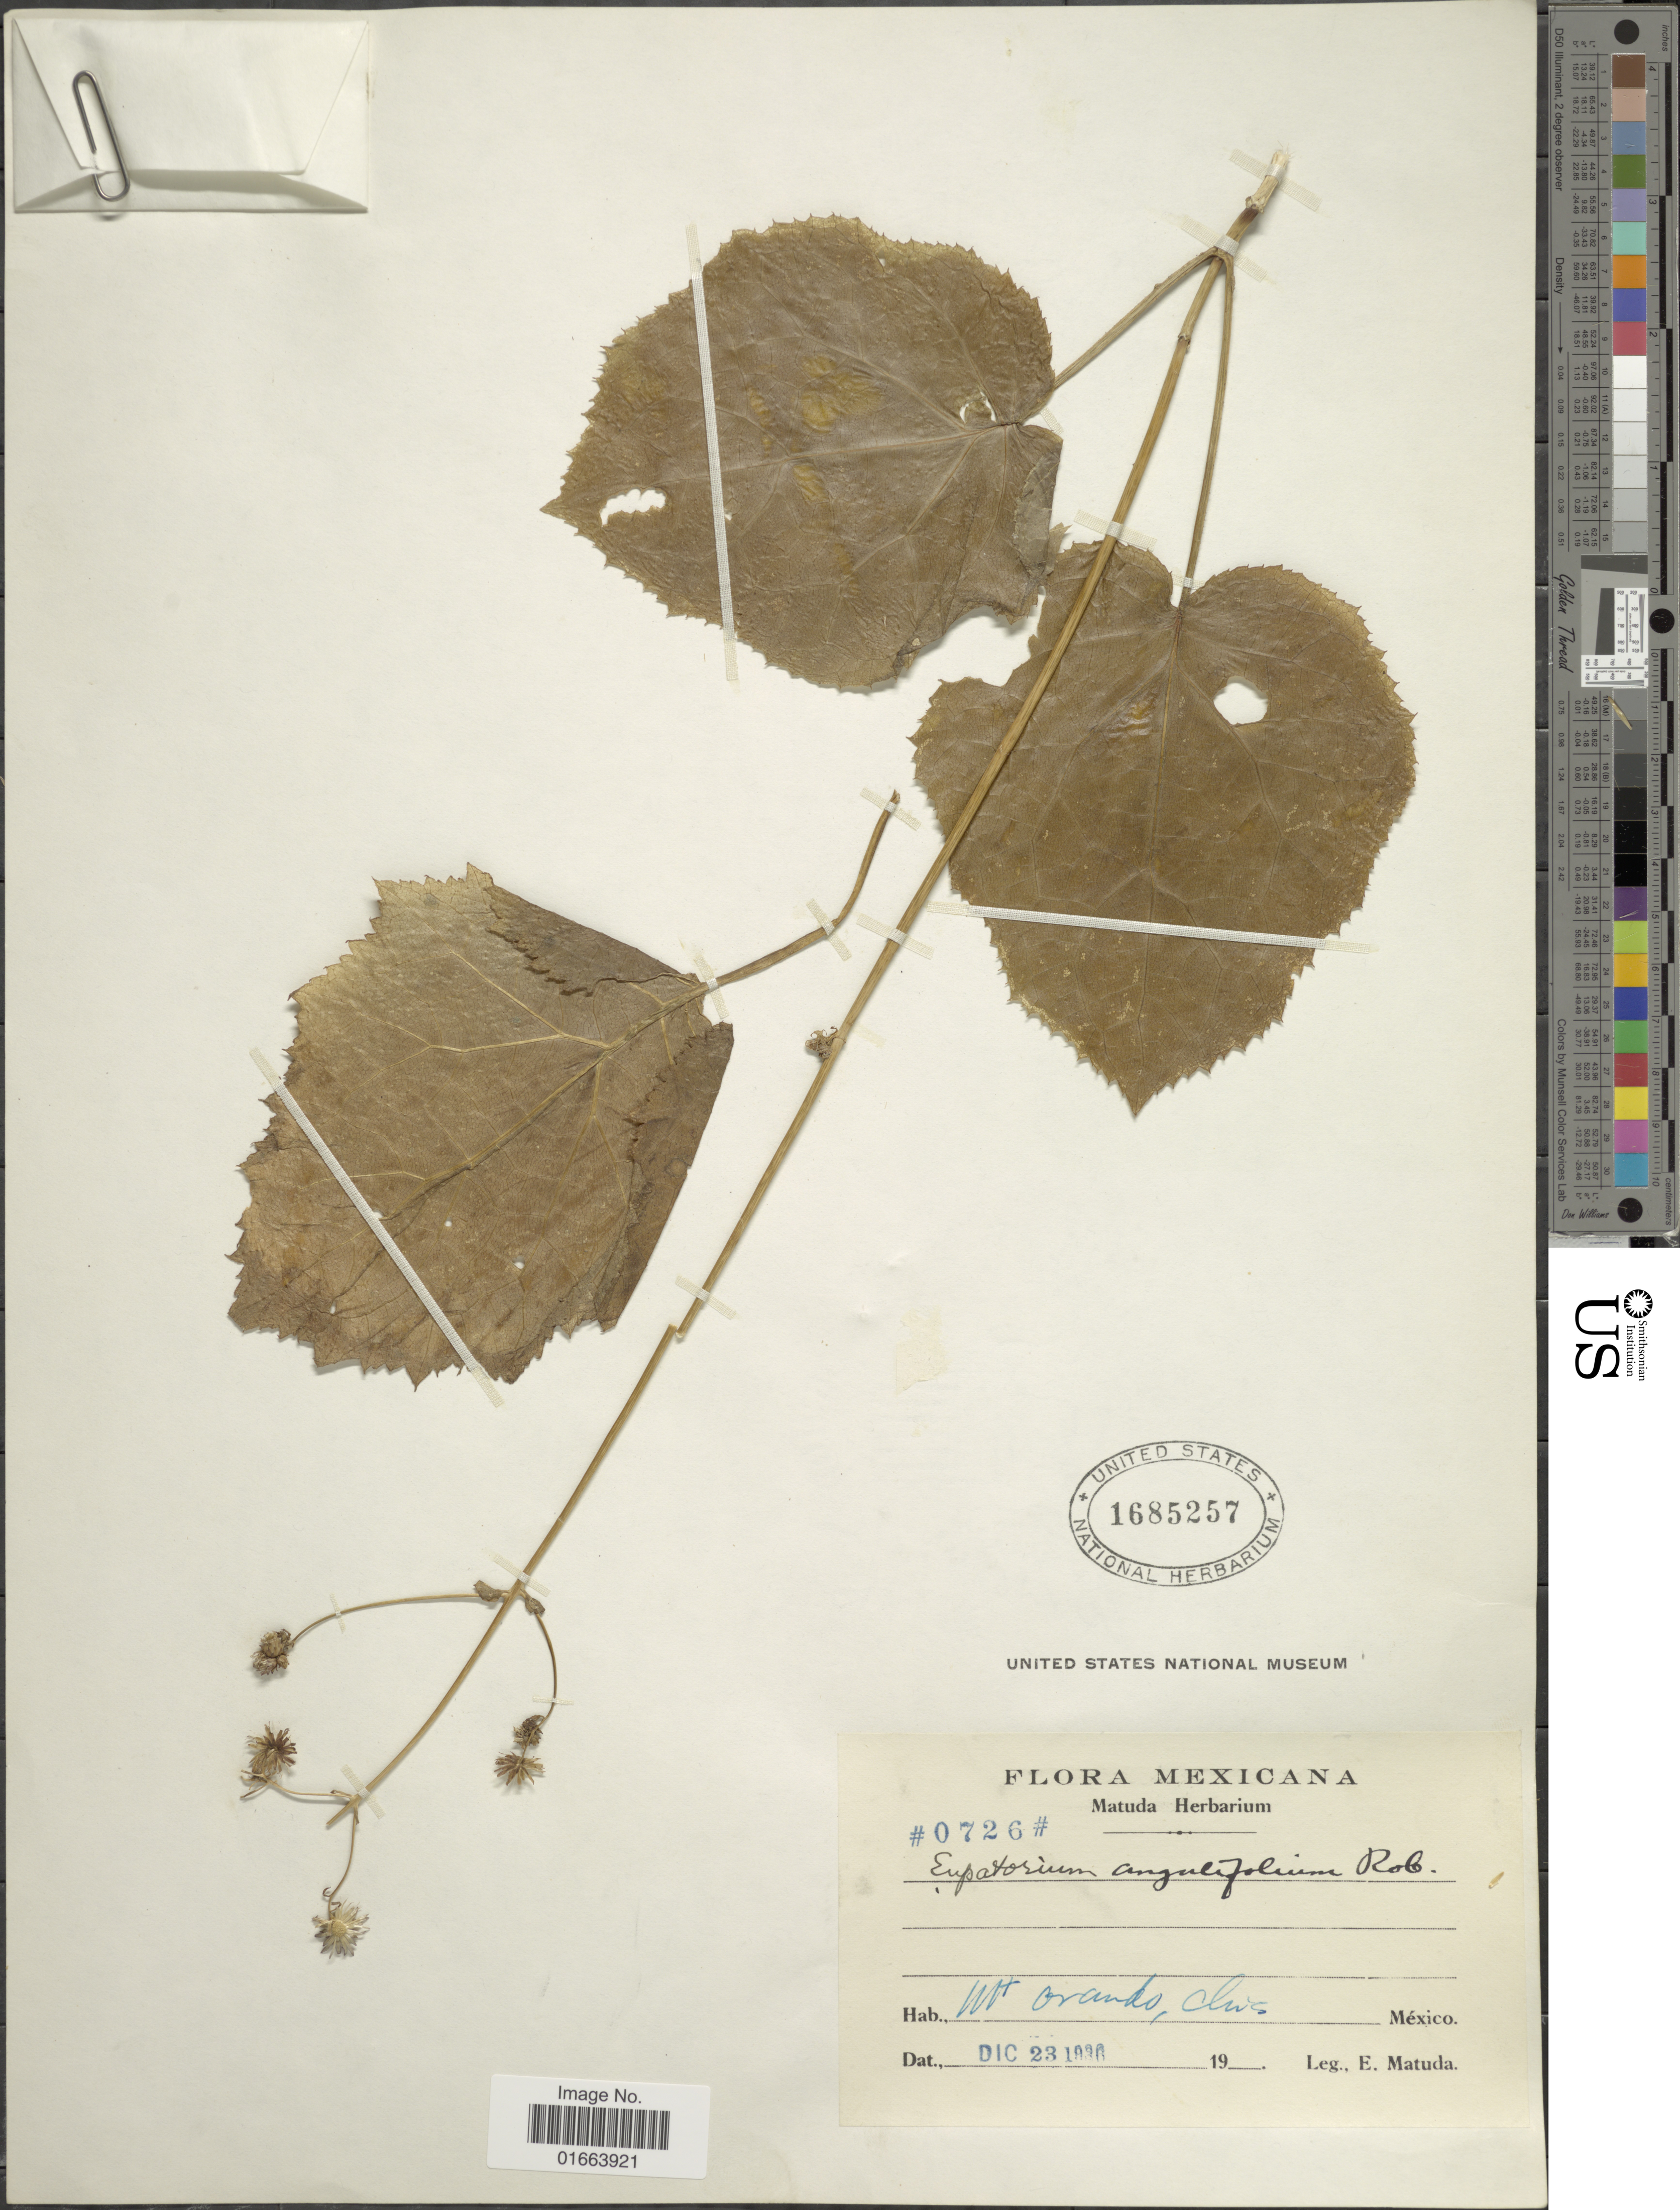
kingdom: Plantae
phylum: Tracheophyta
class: Magnoliopsida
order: Asterales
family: Asteraceae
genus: Eupatoriastrum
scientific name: Eupatoriastrum angulifolium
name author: (B.L. Rob.) R.M. King & H. Rob.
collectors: E. Matuda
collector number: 0726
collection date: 1936-12-23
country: Mexico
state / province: Chiapas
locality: Mt. Orando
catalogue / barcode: US 1685257